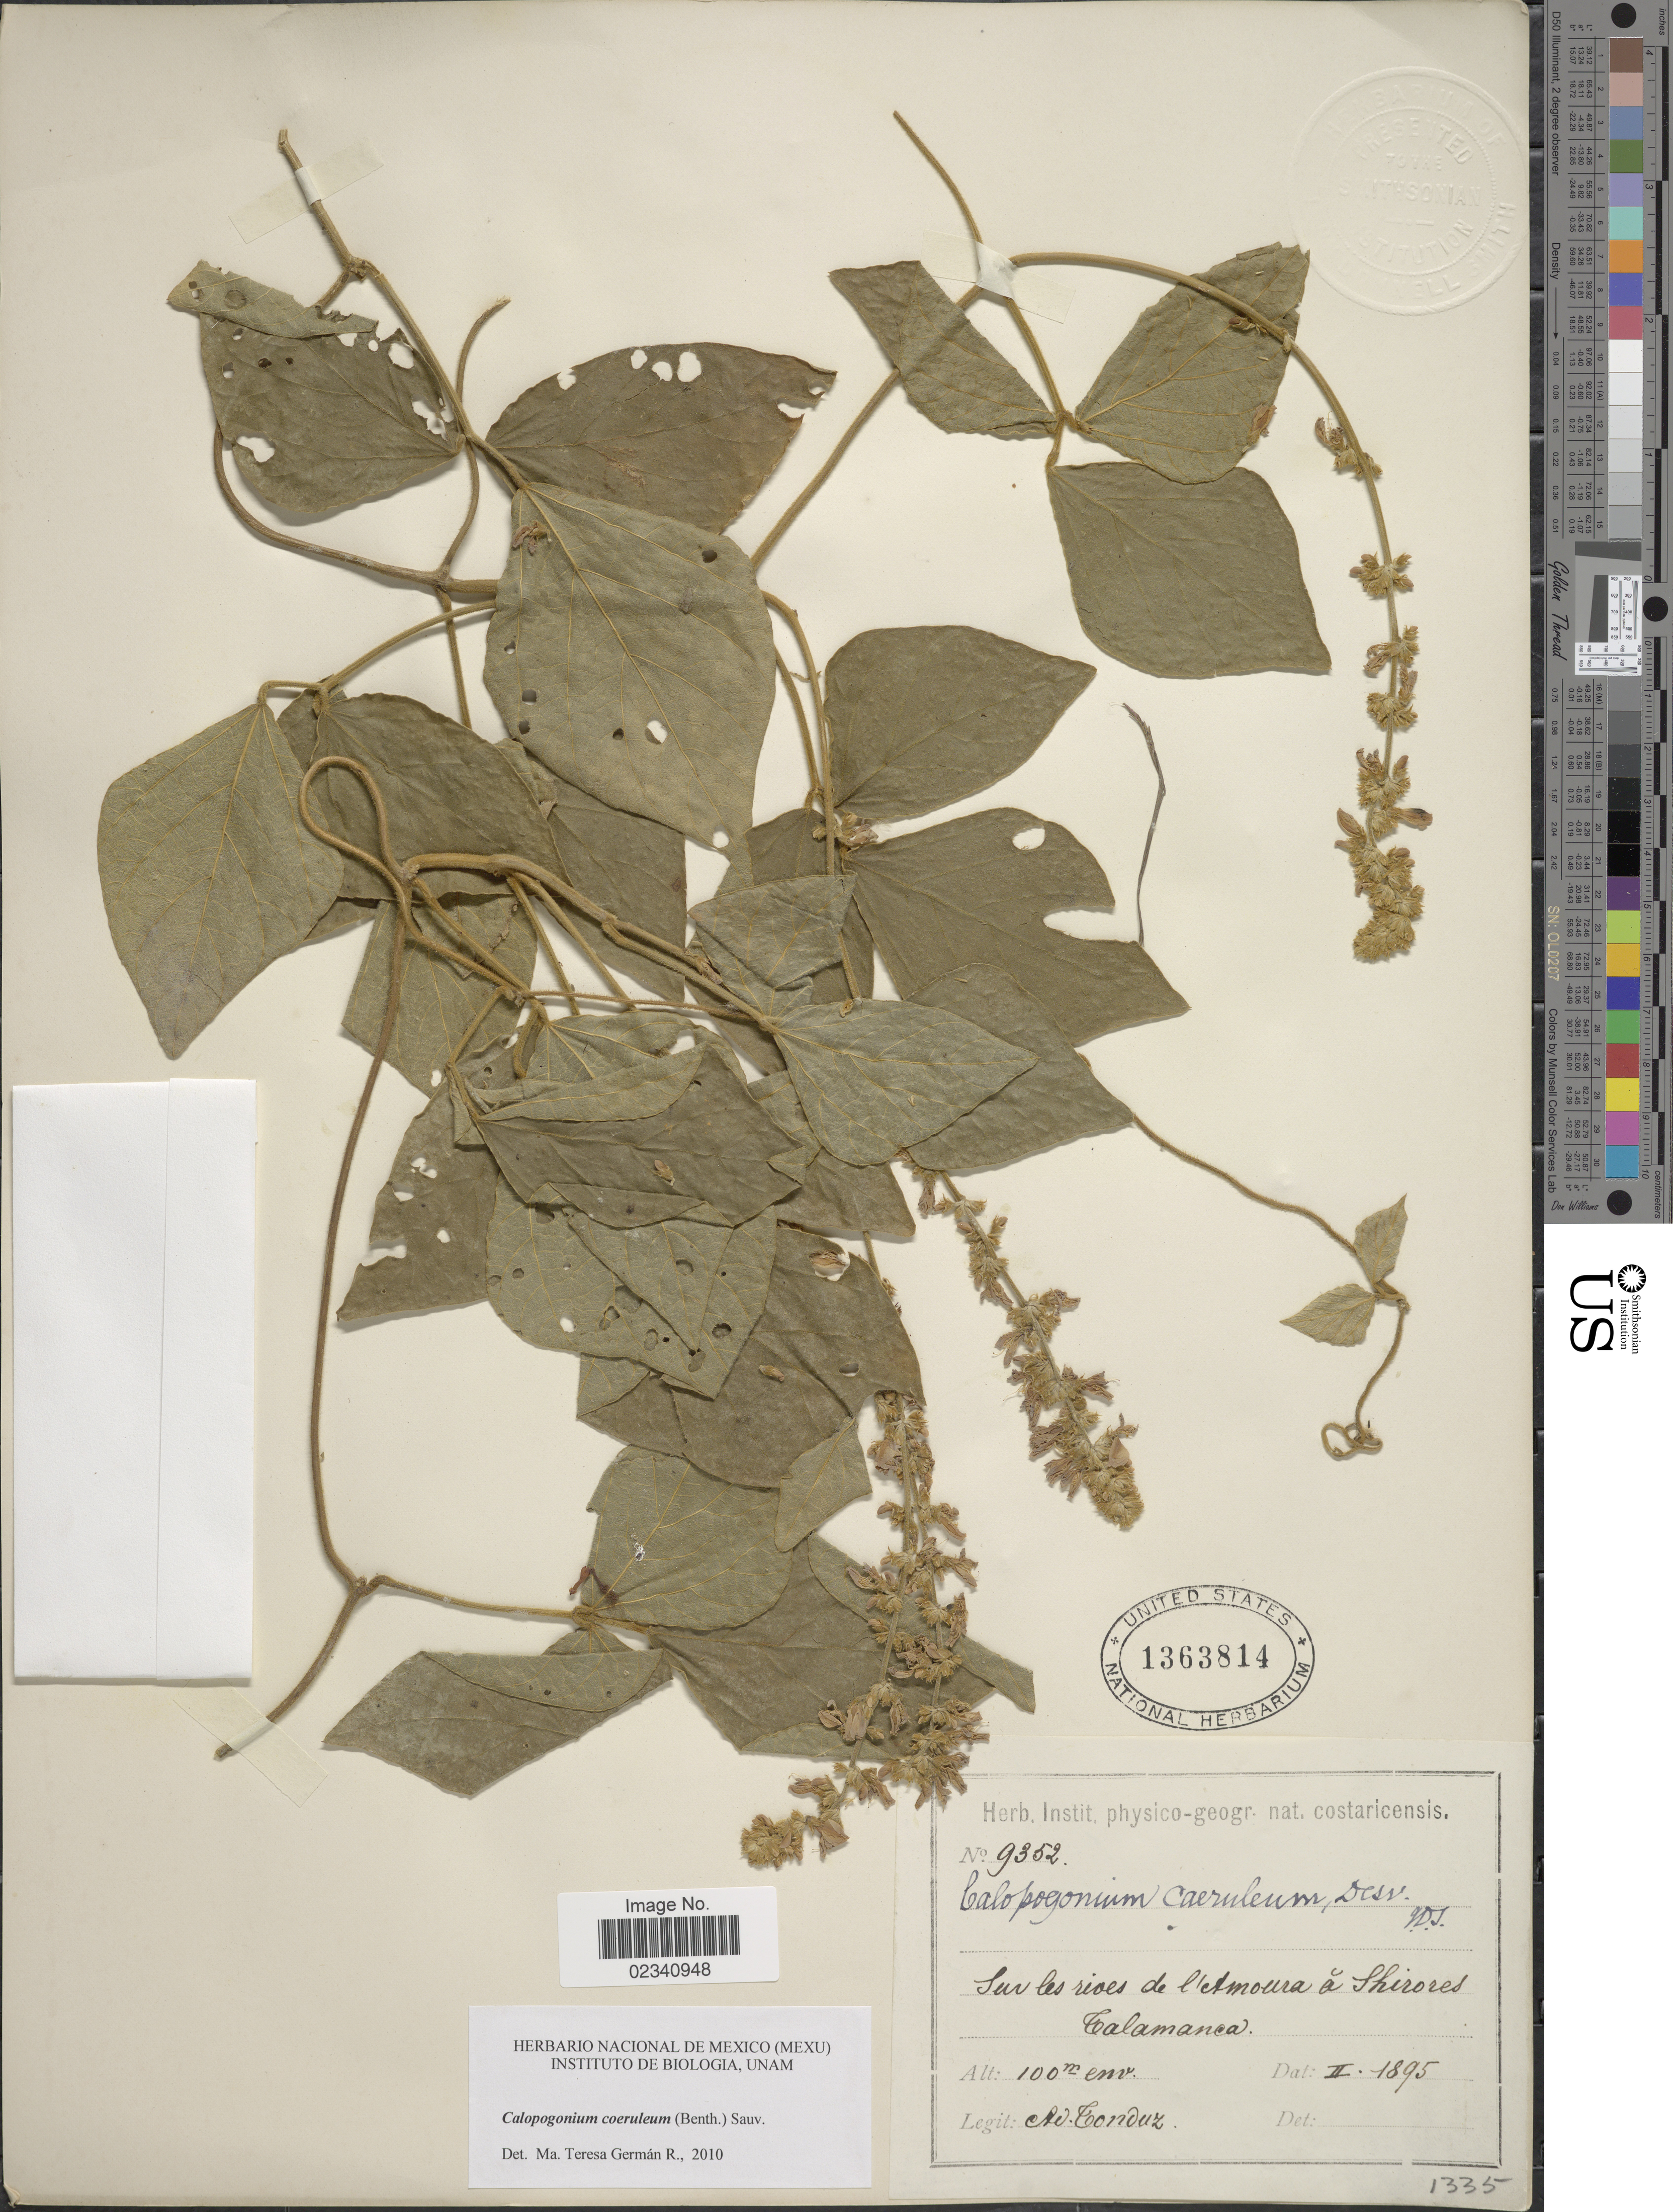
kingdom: Plantae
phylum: Tracheophyta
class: Magnoliopsida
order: Fabales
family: Fabaceae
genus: Calopogonium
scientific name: Calopogonium caeruleum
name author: (Benth.) C. Wright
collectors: A. Tonduz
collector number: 9352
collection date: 1895-02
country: Costa Rica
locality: Sur les rioes de l'Amoura a Shirores, Talamanca.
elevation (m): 100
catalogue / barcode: US 1363814